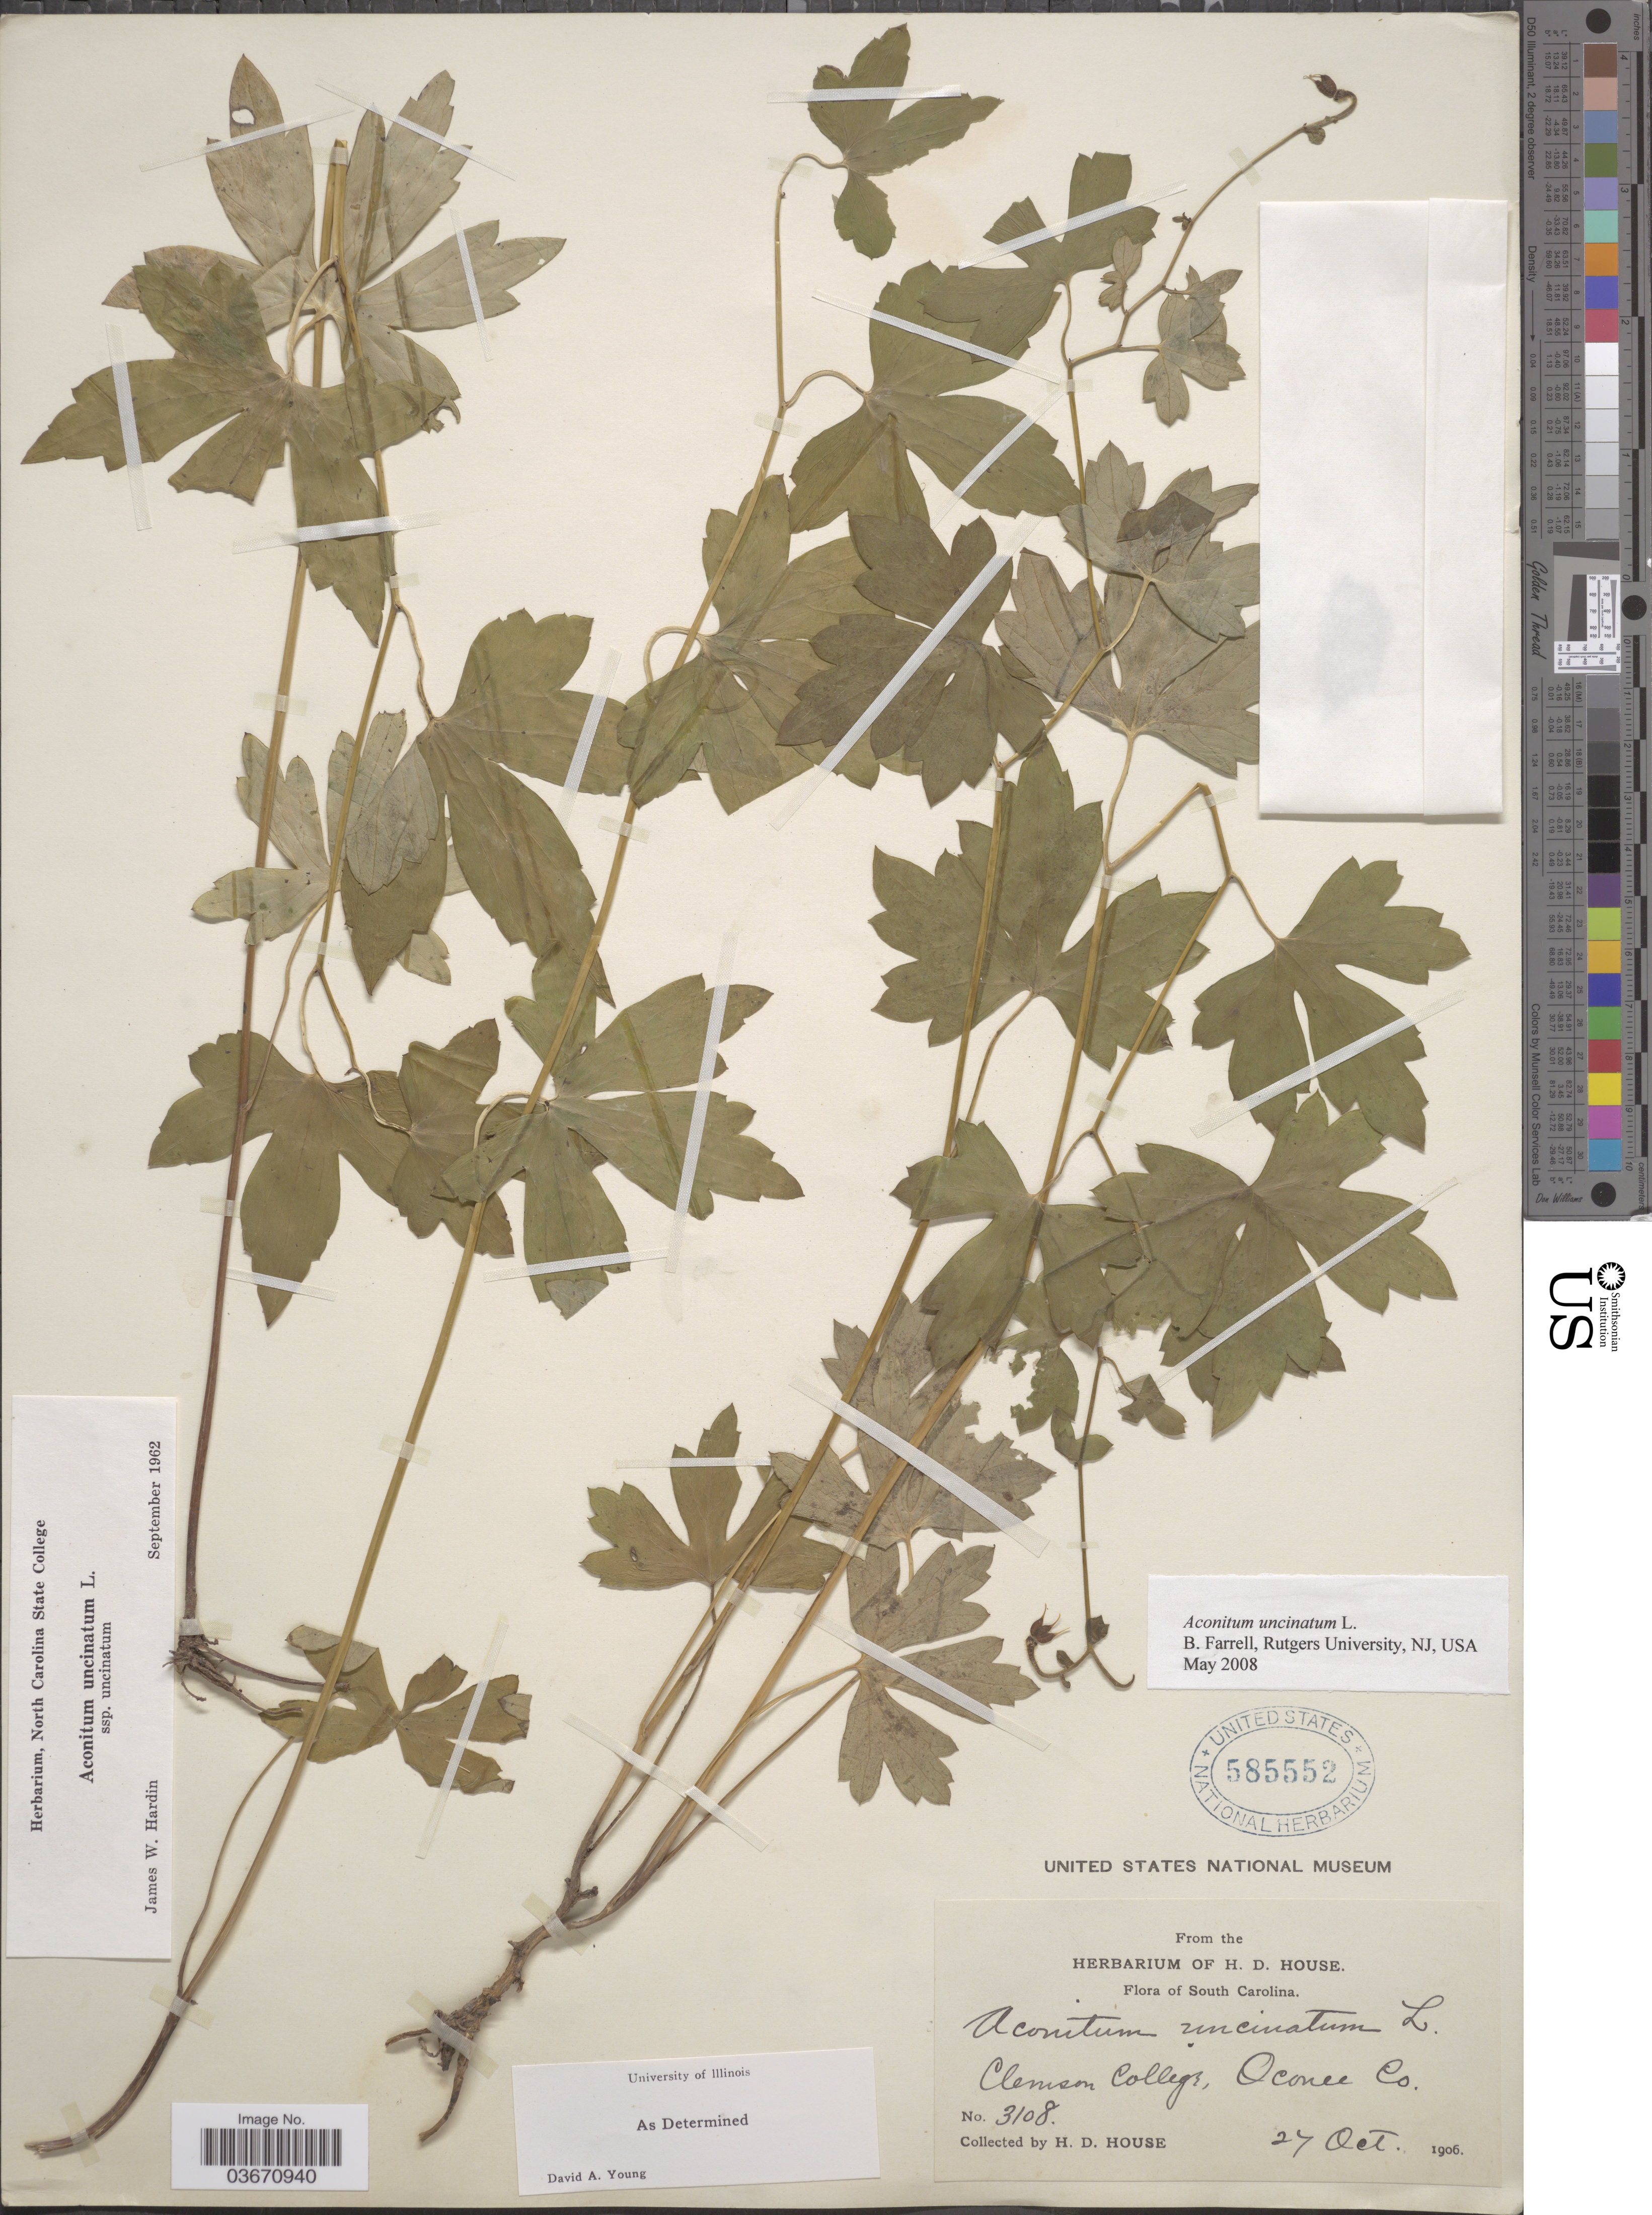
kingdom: Plantae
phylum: Tracheophyta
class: Magnoliopsida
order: Ranunculales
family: Ranunculaceae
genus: Aconitum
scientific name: Aconitum uncinatum subsp. muticum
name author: (DC.) Hardin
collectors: H. D. House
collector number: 3108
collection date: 1906-10-27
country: United States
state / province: South Carolina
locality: Clemson College, Oconee co.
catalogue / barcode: US 585552